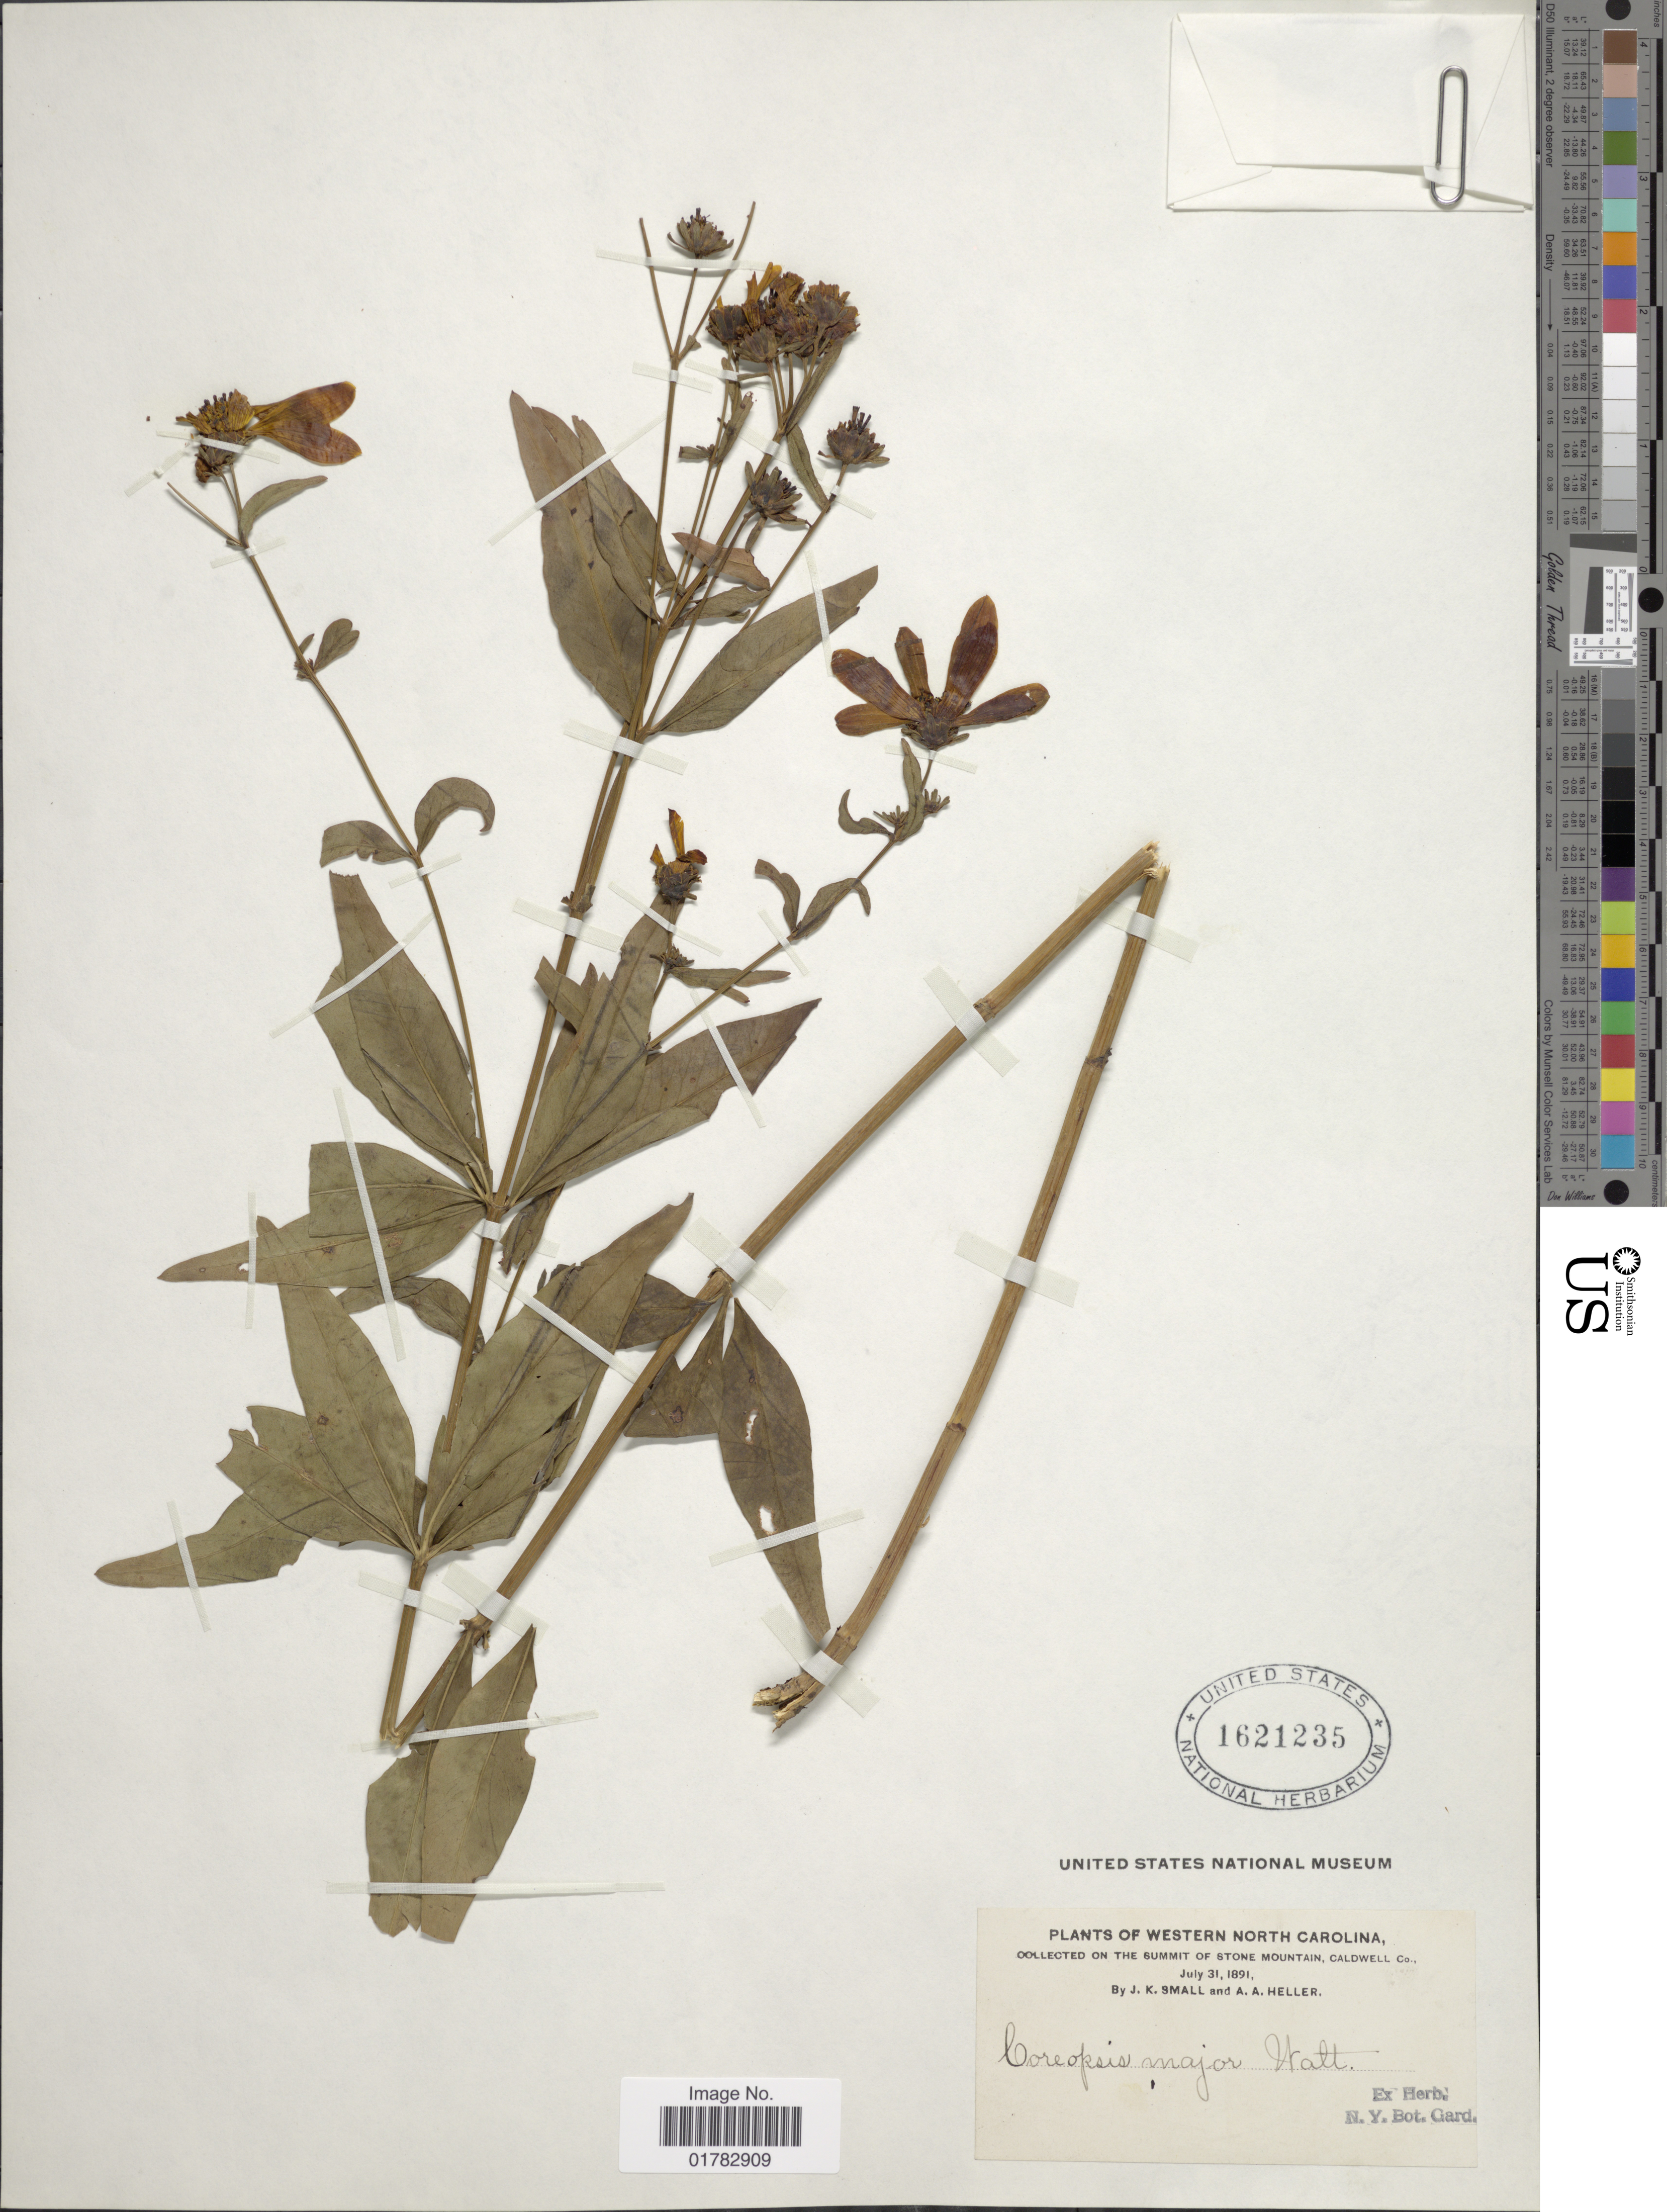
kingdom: Plantae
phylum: Tracheophyta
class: Magnoliopsida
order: Asterales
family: Asteraceae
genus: Coreopsis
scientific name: Coreopsis major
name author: Walter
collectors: J. K. Small & A. A. Heller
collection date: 1891-07-31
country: United States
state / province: North Carolina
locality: Western North Carolina, on the summit of Stone Mountain, Caldwell Co.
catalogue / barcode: US 1621235